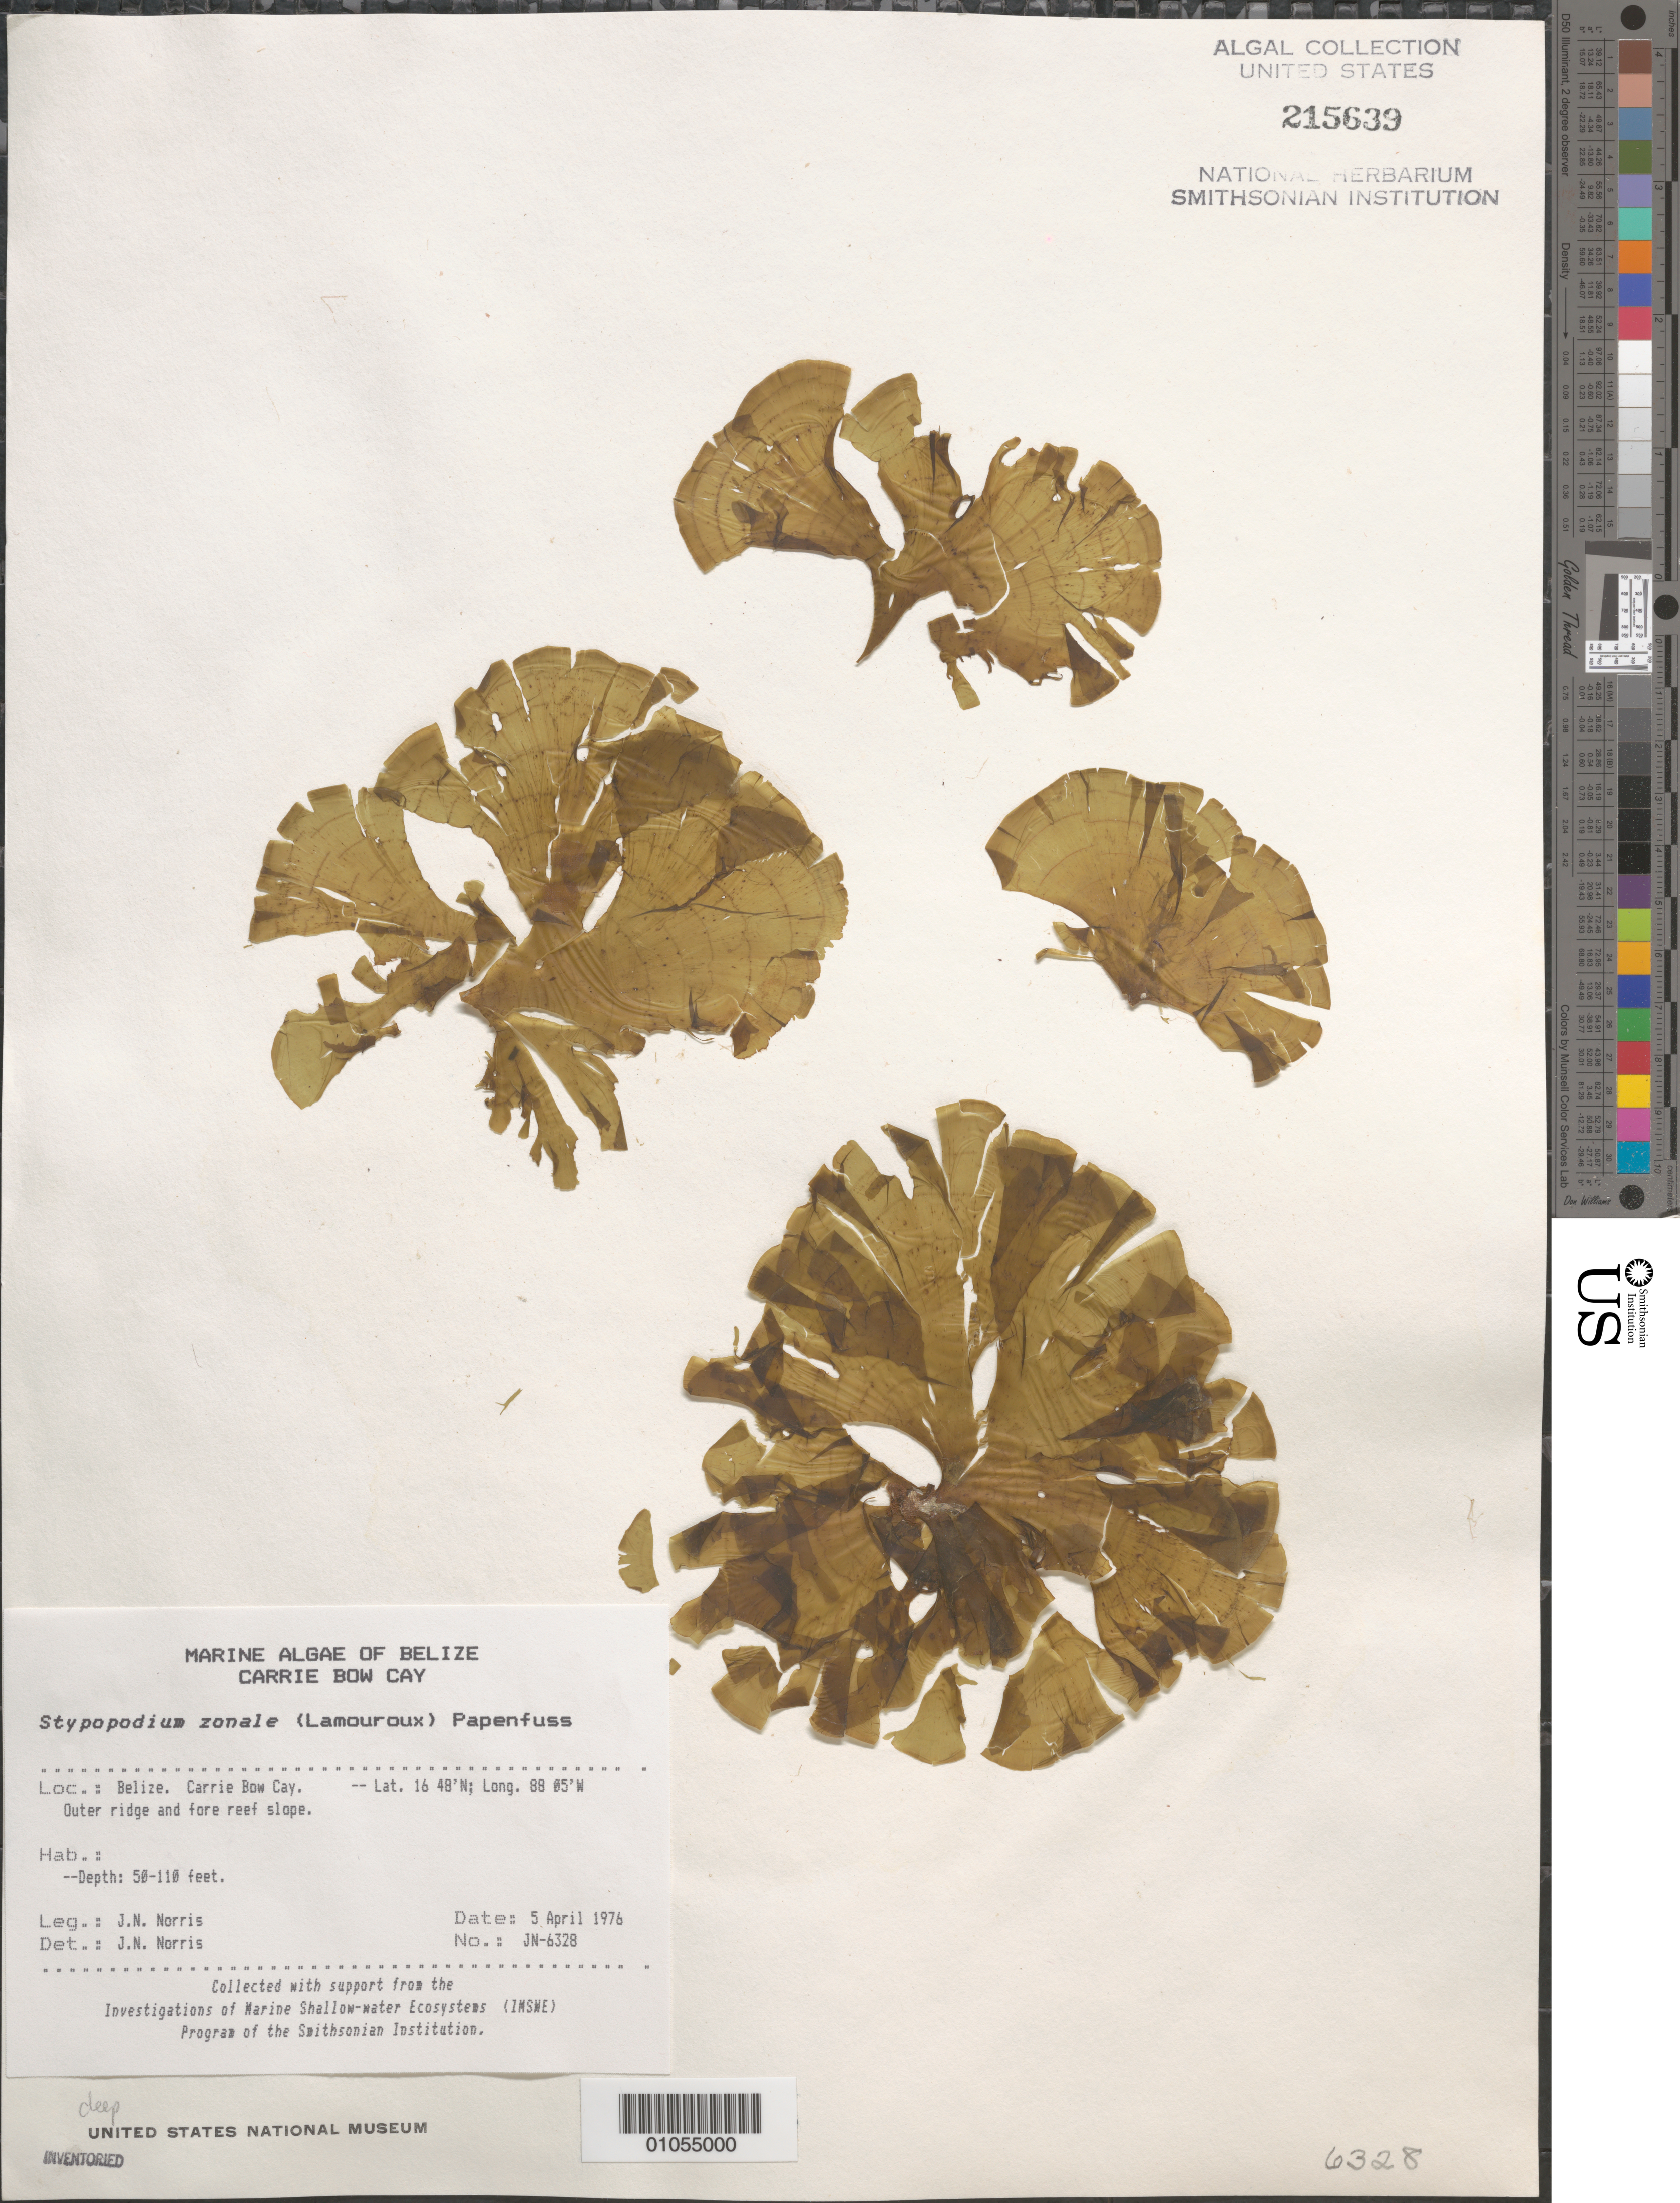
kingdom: Chromista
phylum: Ochrophyta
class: Phaeophyceae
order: Dictyotales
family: Dictyotaceae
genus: Stypopodium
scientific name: Stypopodium zonale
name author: (J.V.Lamouroux) Papenf.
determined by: Norris, James N.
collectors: J. N. Norris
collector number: JN-6328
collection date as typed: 05 Apr 1976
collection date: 1976-04-05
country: Belize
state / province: Stann Creek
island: Carrie Bow Cay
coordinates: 16 48'N, 88 05'W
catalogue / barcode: US 215639